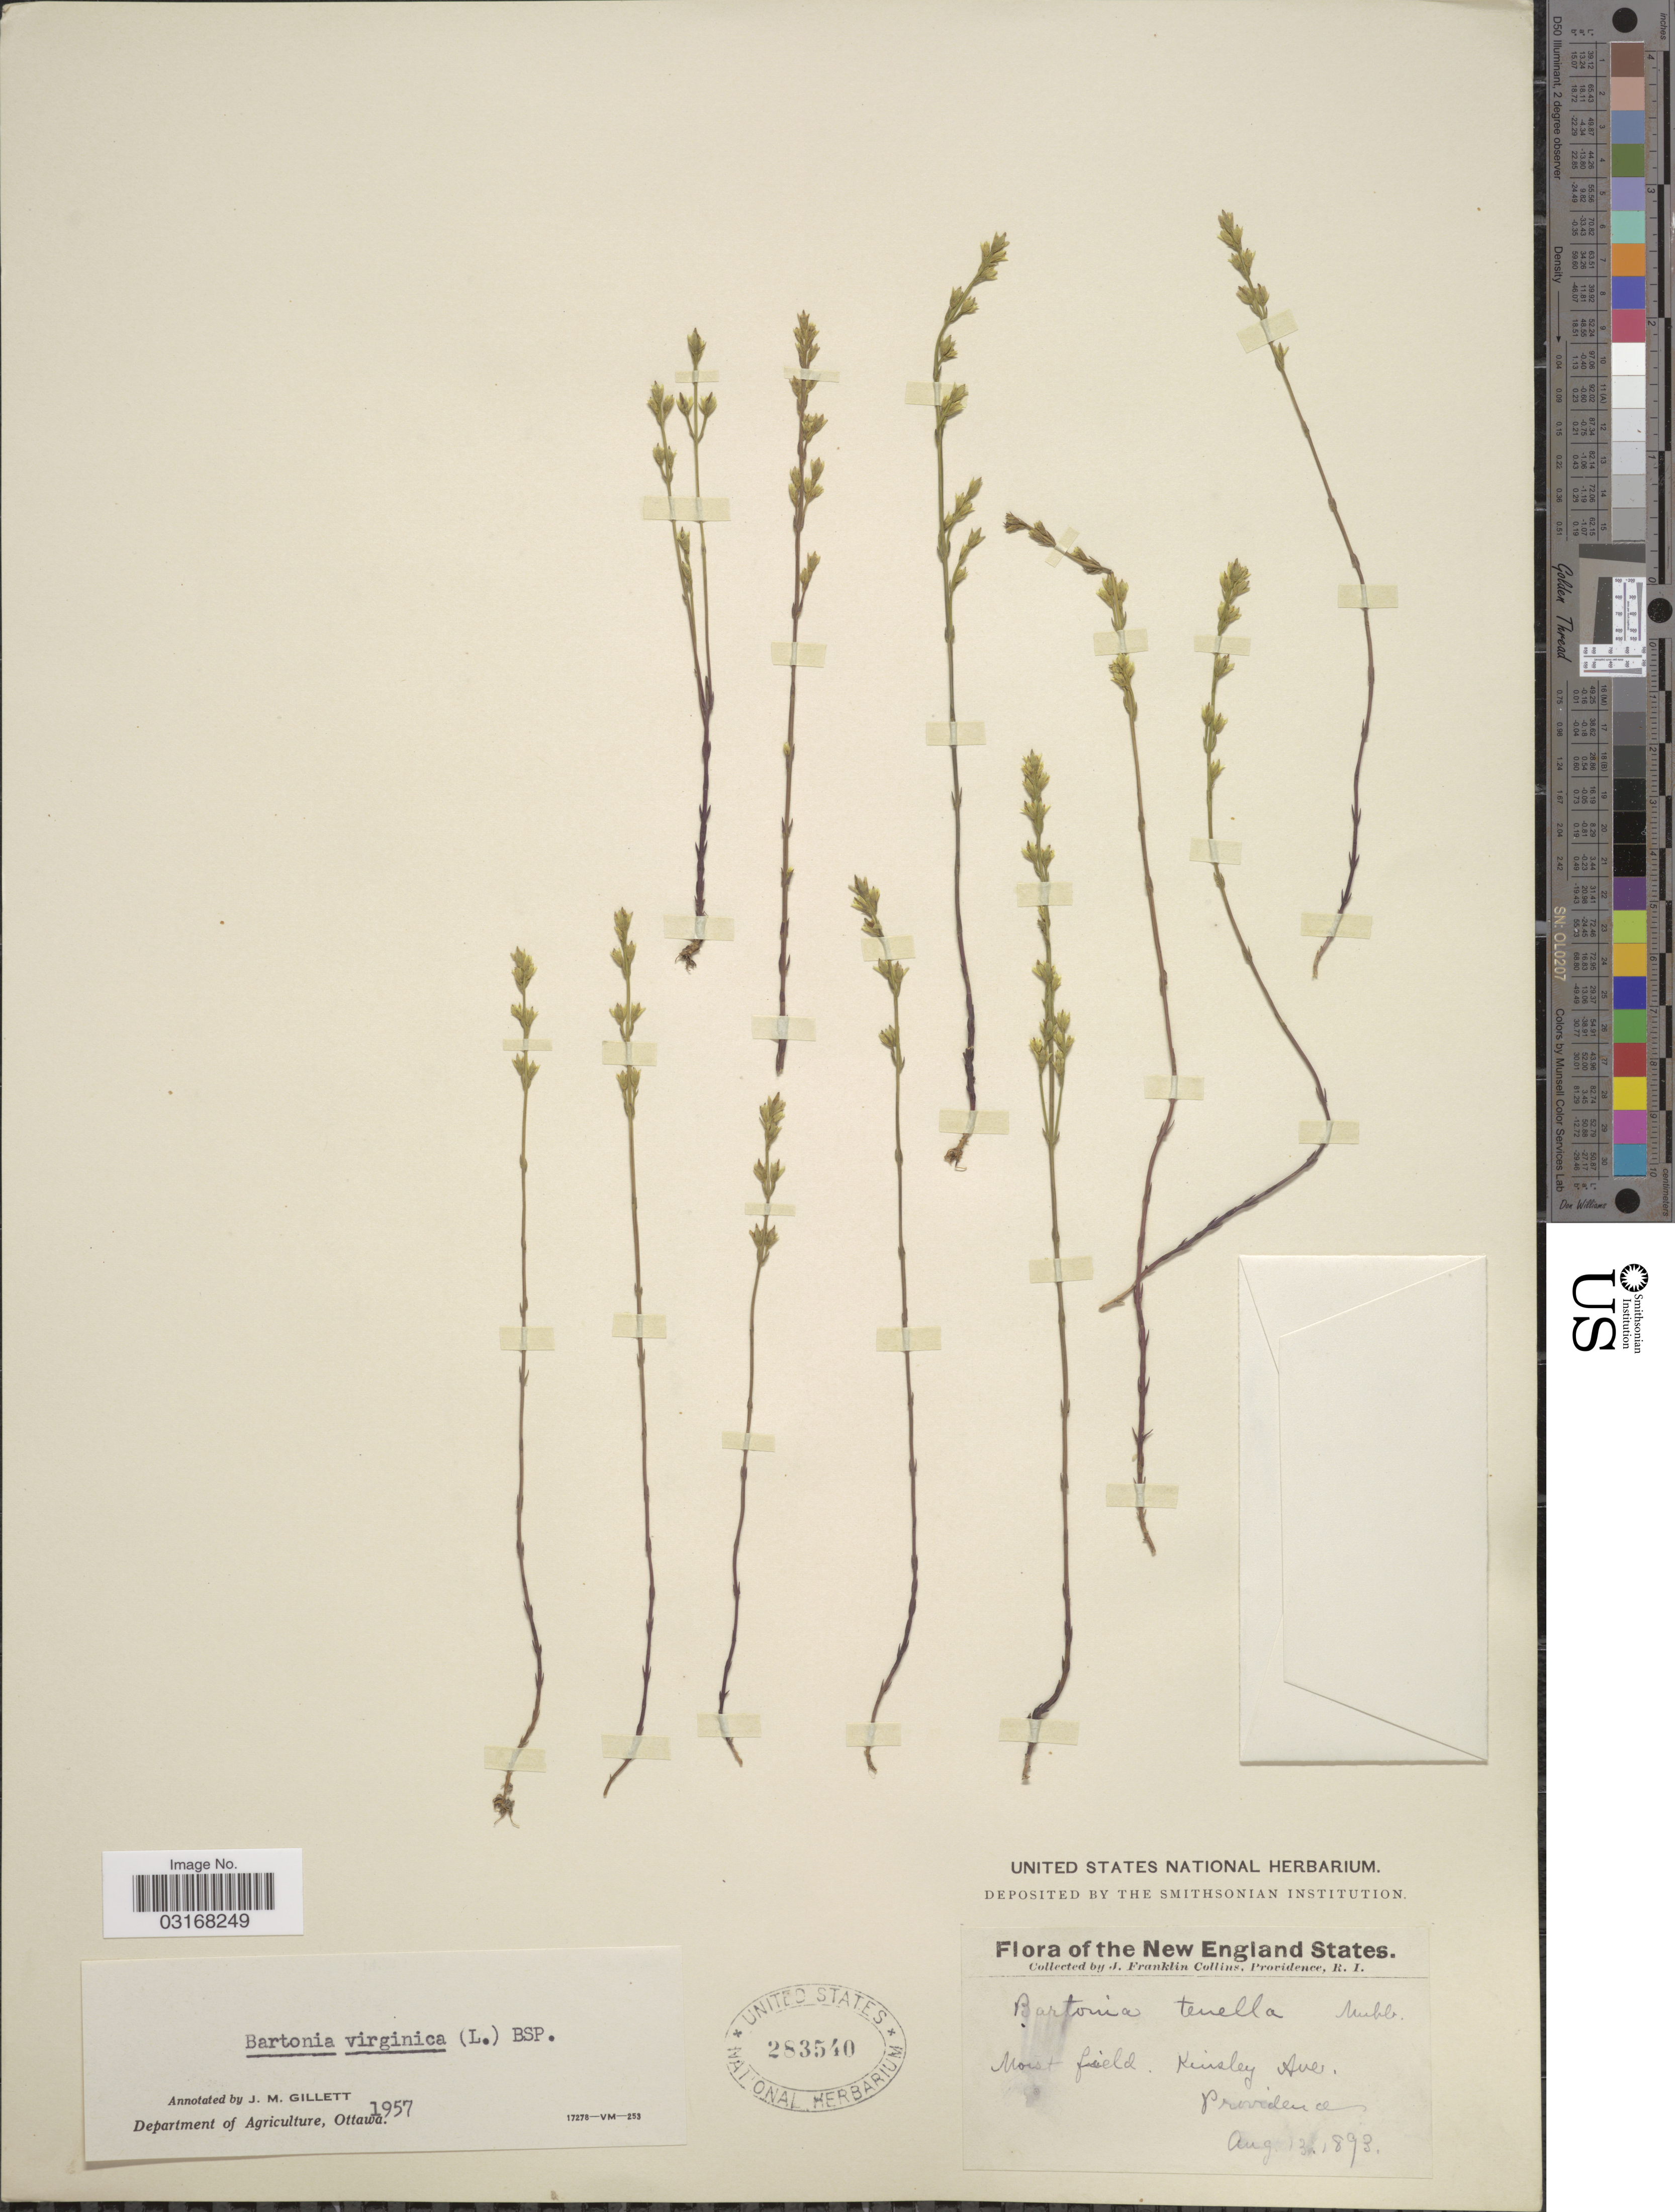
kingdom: Plantae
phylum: Tracheophyta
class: Magnoliopsida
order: Gentianales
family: Gentianaceae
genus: Bartonia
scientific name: Bartonia virginica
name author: (L.) Britton, Stearns & Poggenb.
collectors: J. Collins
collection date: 1893-08-13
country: United States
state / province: Rhode Island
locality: New England States. Kinsley Ave. Providence.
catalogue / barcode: US 283540